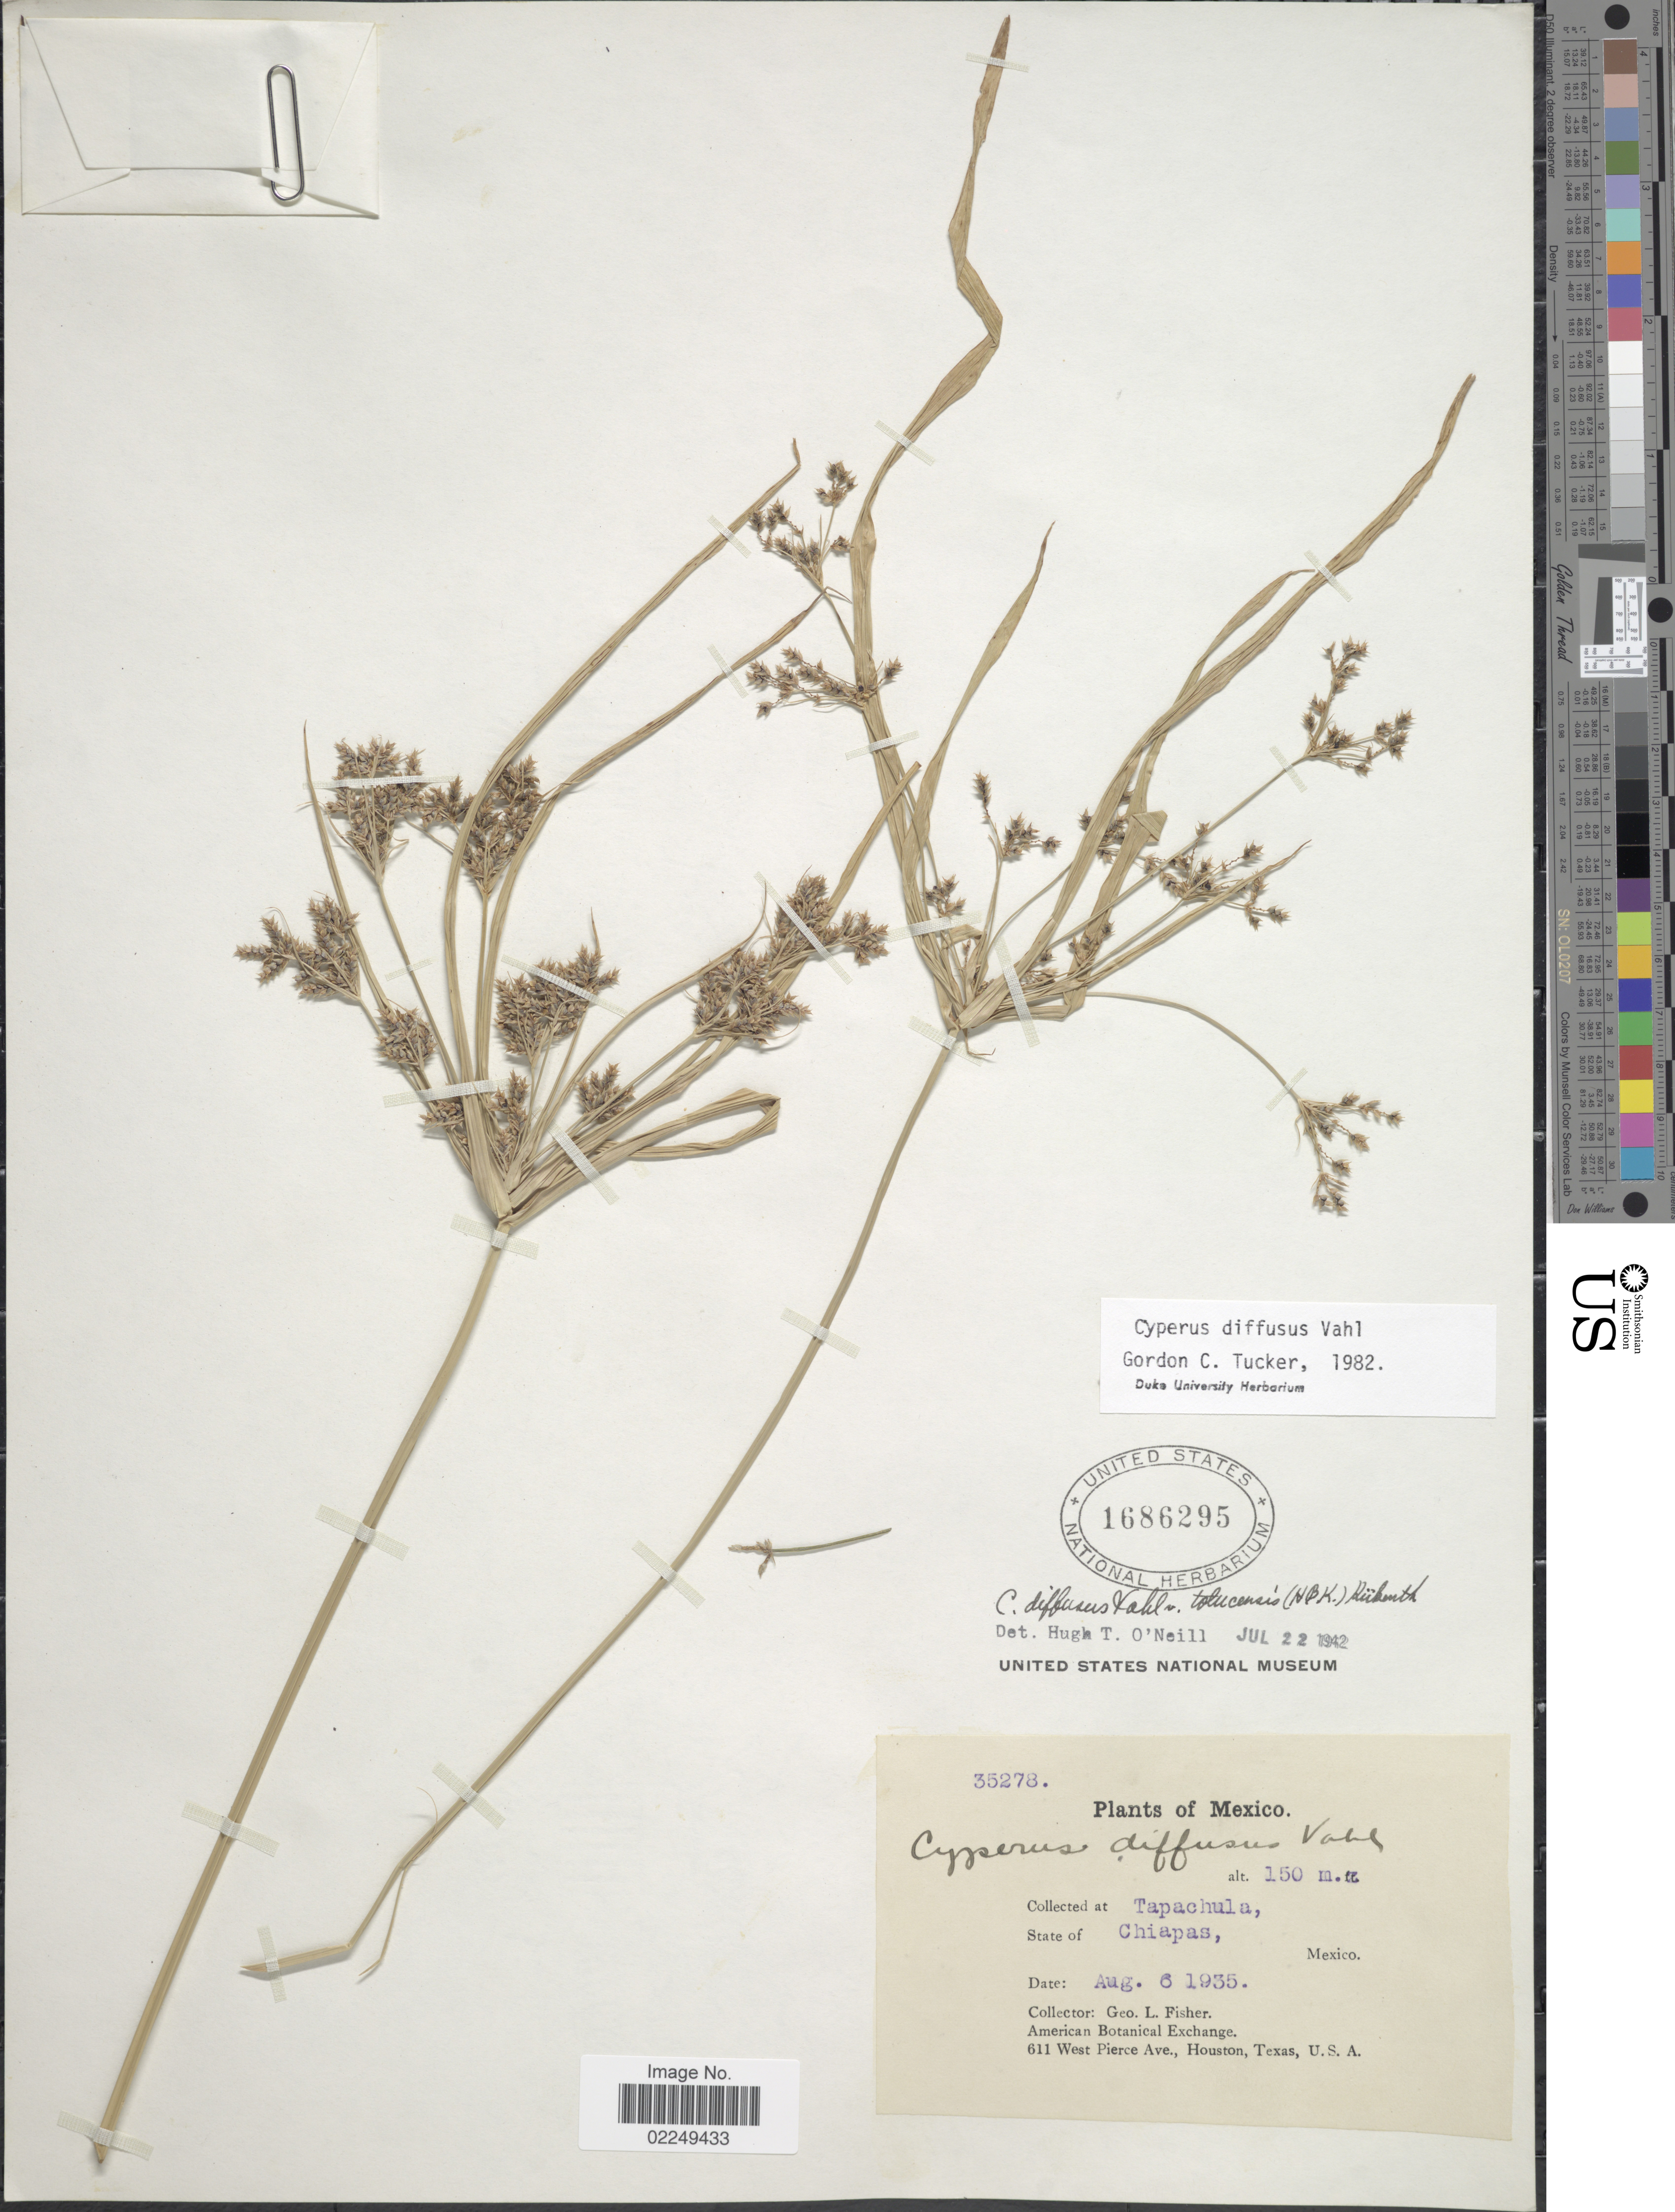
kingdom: Plantae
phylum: Tracheophyta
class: Liliopsida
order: Poales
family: Cyperaceae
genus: Cyperus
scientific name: Cyperus laxus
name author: Lam.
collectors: G. L. Fisher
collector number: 35278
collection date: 1935-08-06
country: Mexico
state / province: Chiapas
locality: Tapachula, State of Chiapas, Mexico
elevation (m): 150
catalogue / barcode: US 1686295